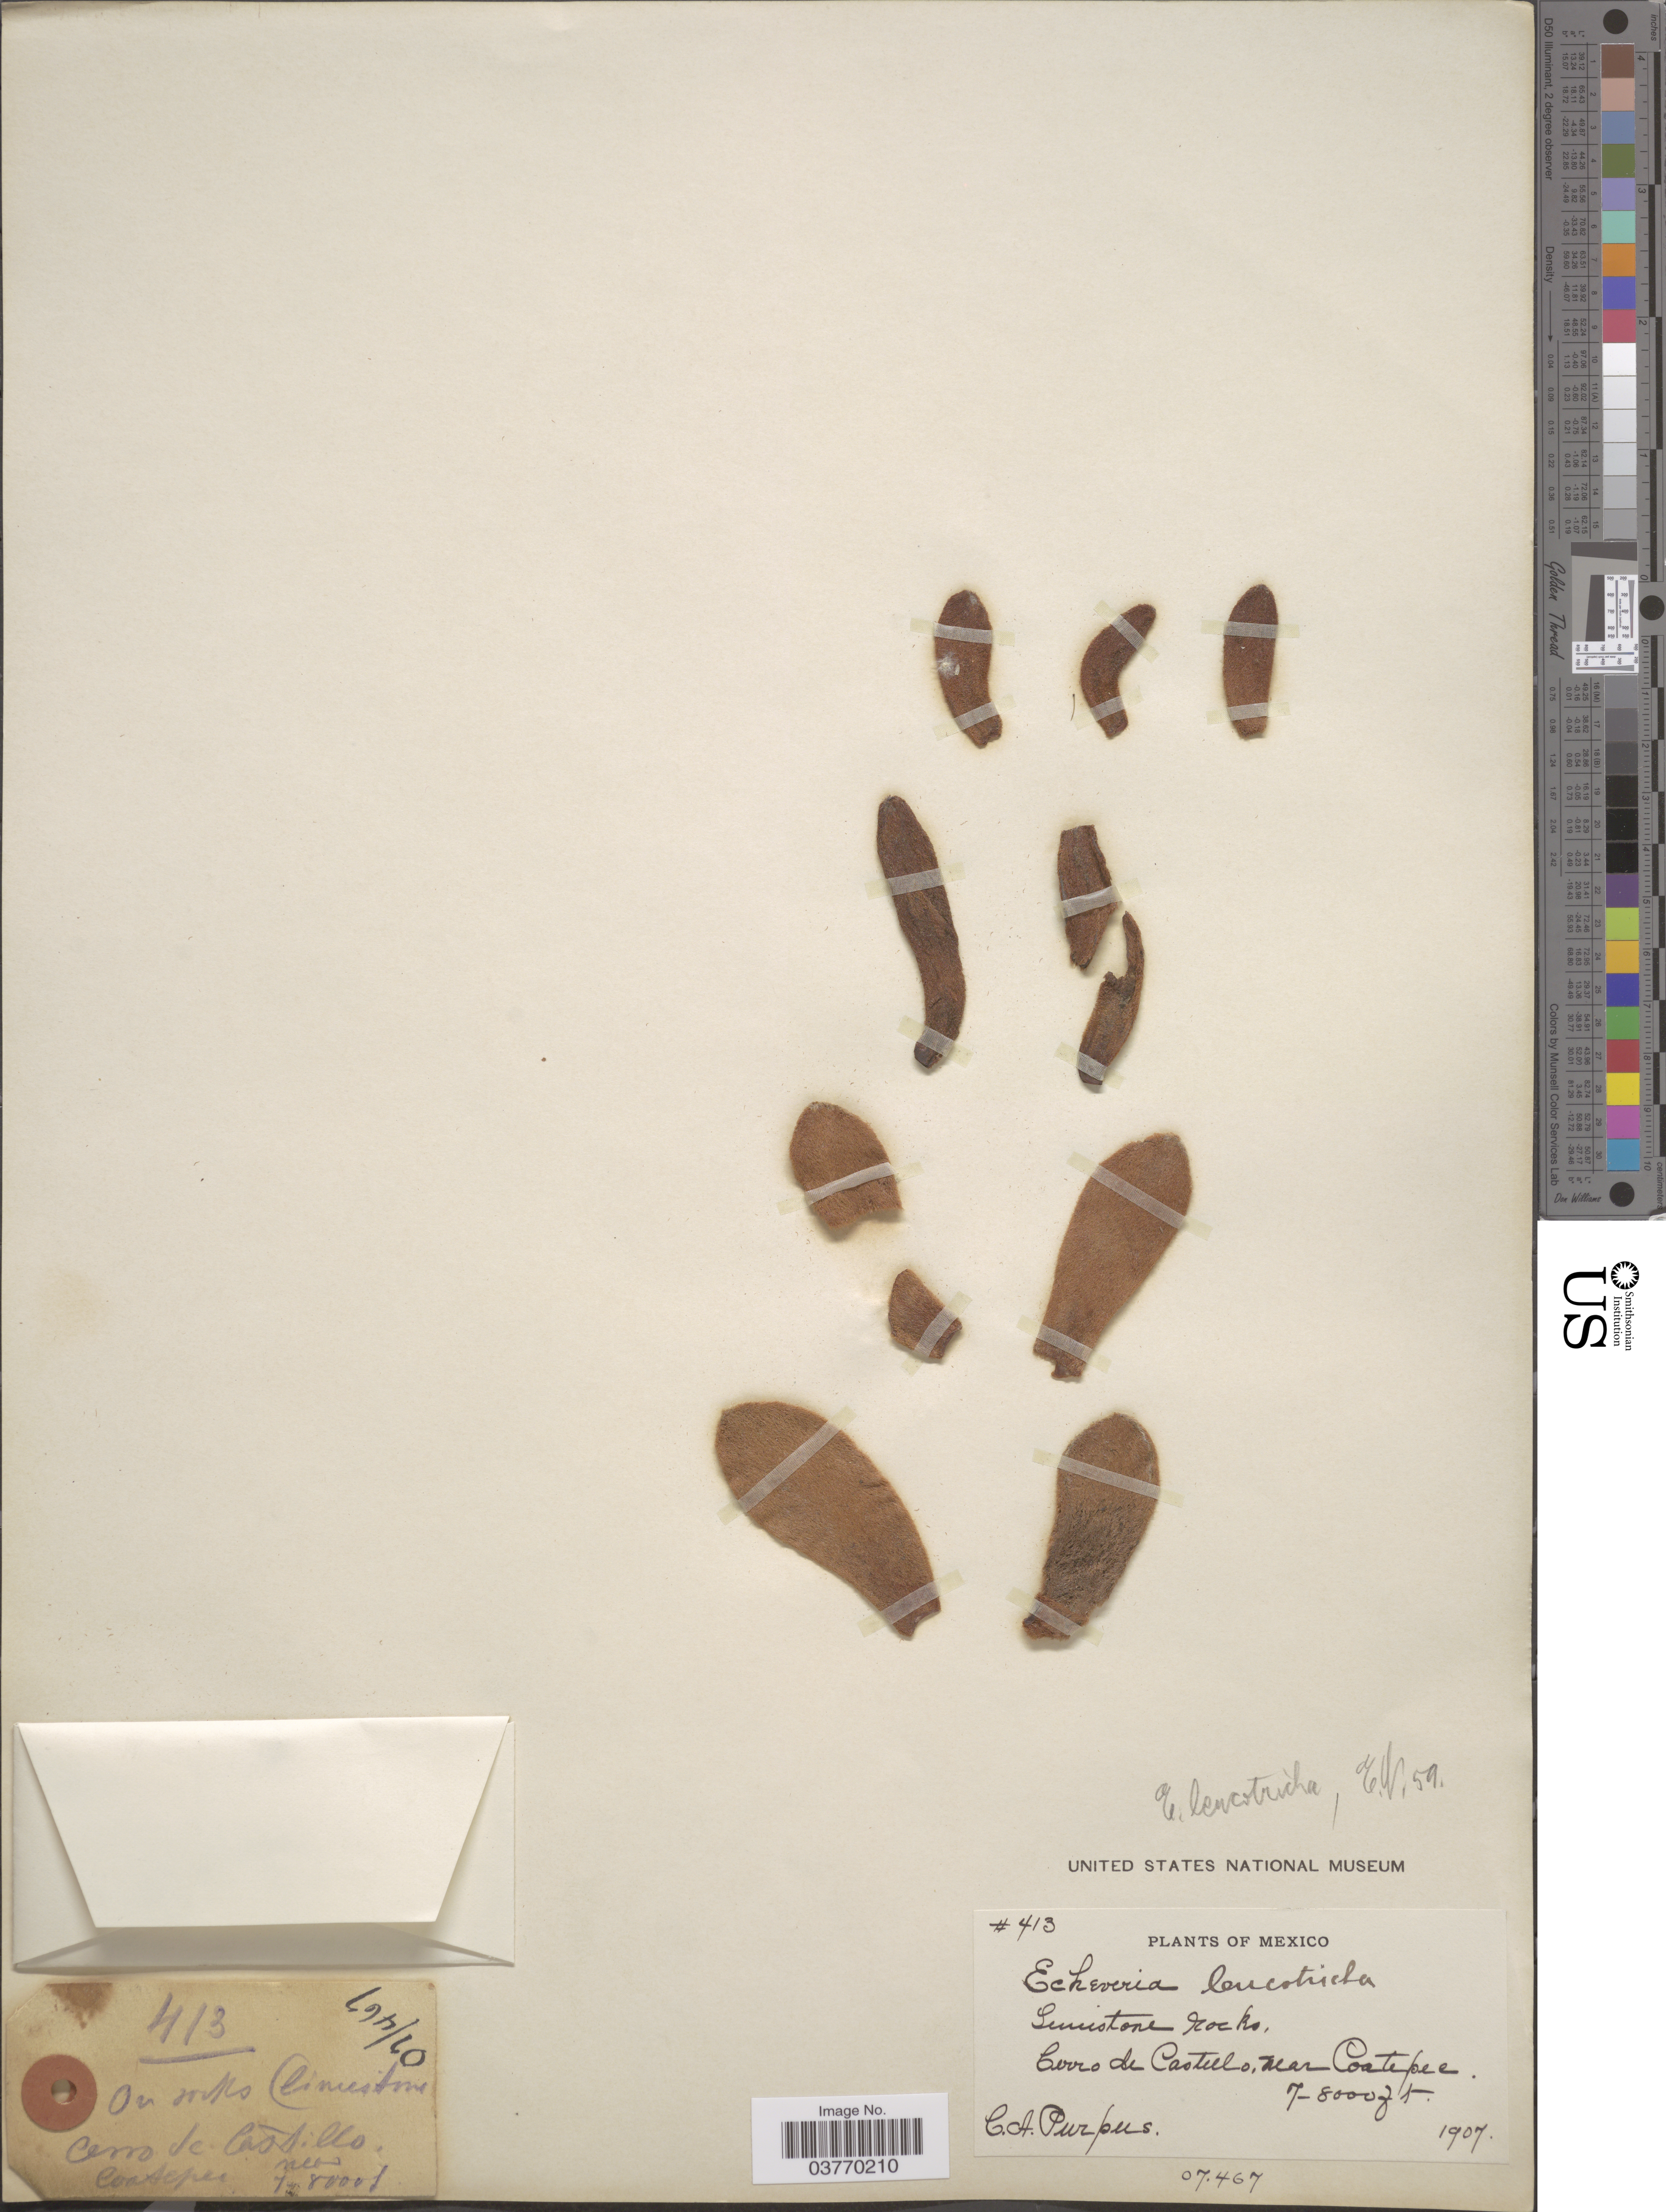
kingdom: Plantae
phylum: Tracheophyta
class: Magnoliopsida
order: Saxifragales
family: Crassulaceae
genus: Echeveria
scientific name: Echeveria leucotricha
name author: J.A. Purpus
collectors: C. A. Purpus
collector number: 413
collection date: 1907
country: Mexico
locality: Cerro de Castillo, near Coatepec.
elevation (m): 2134